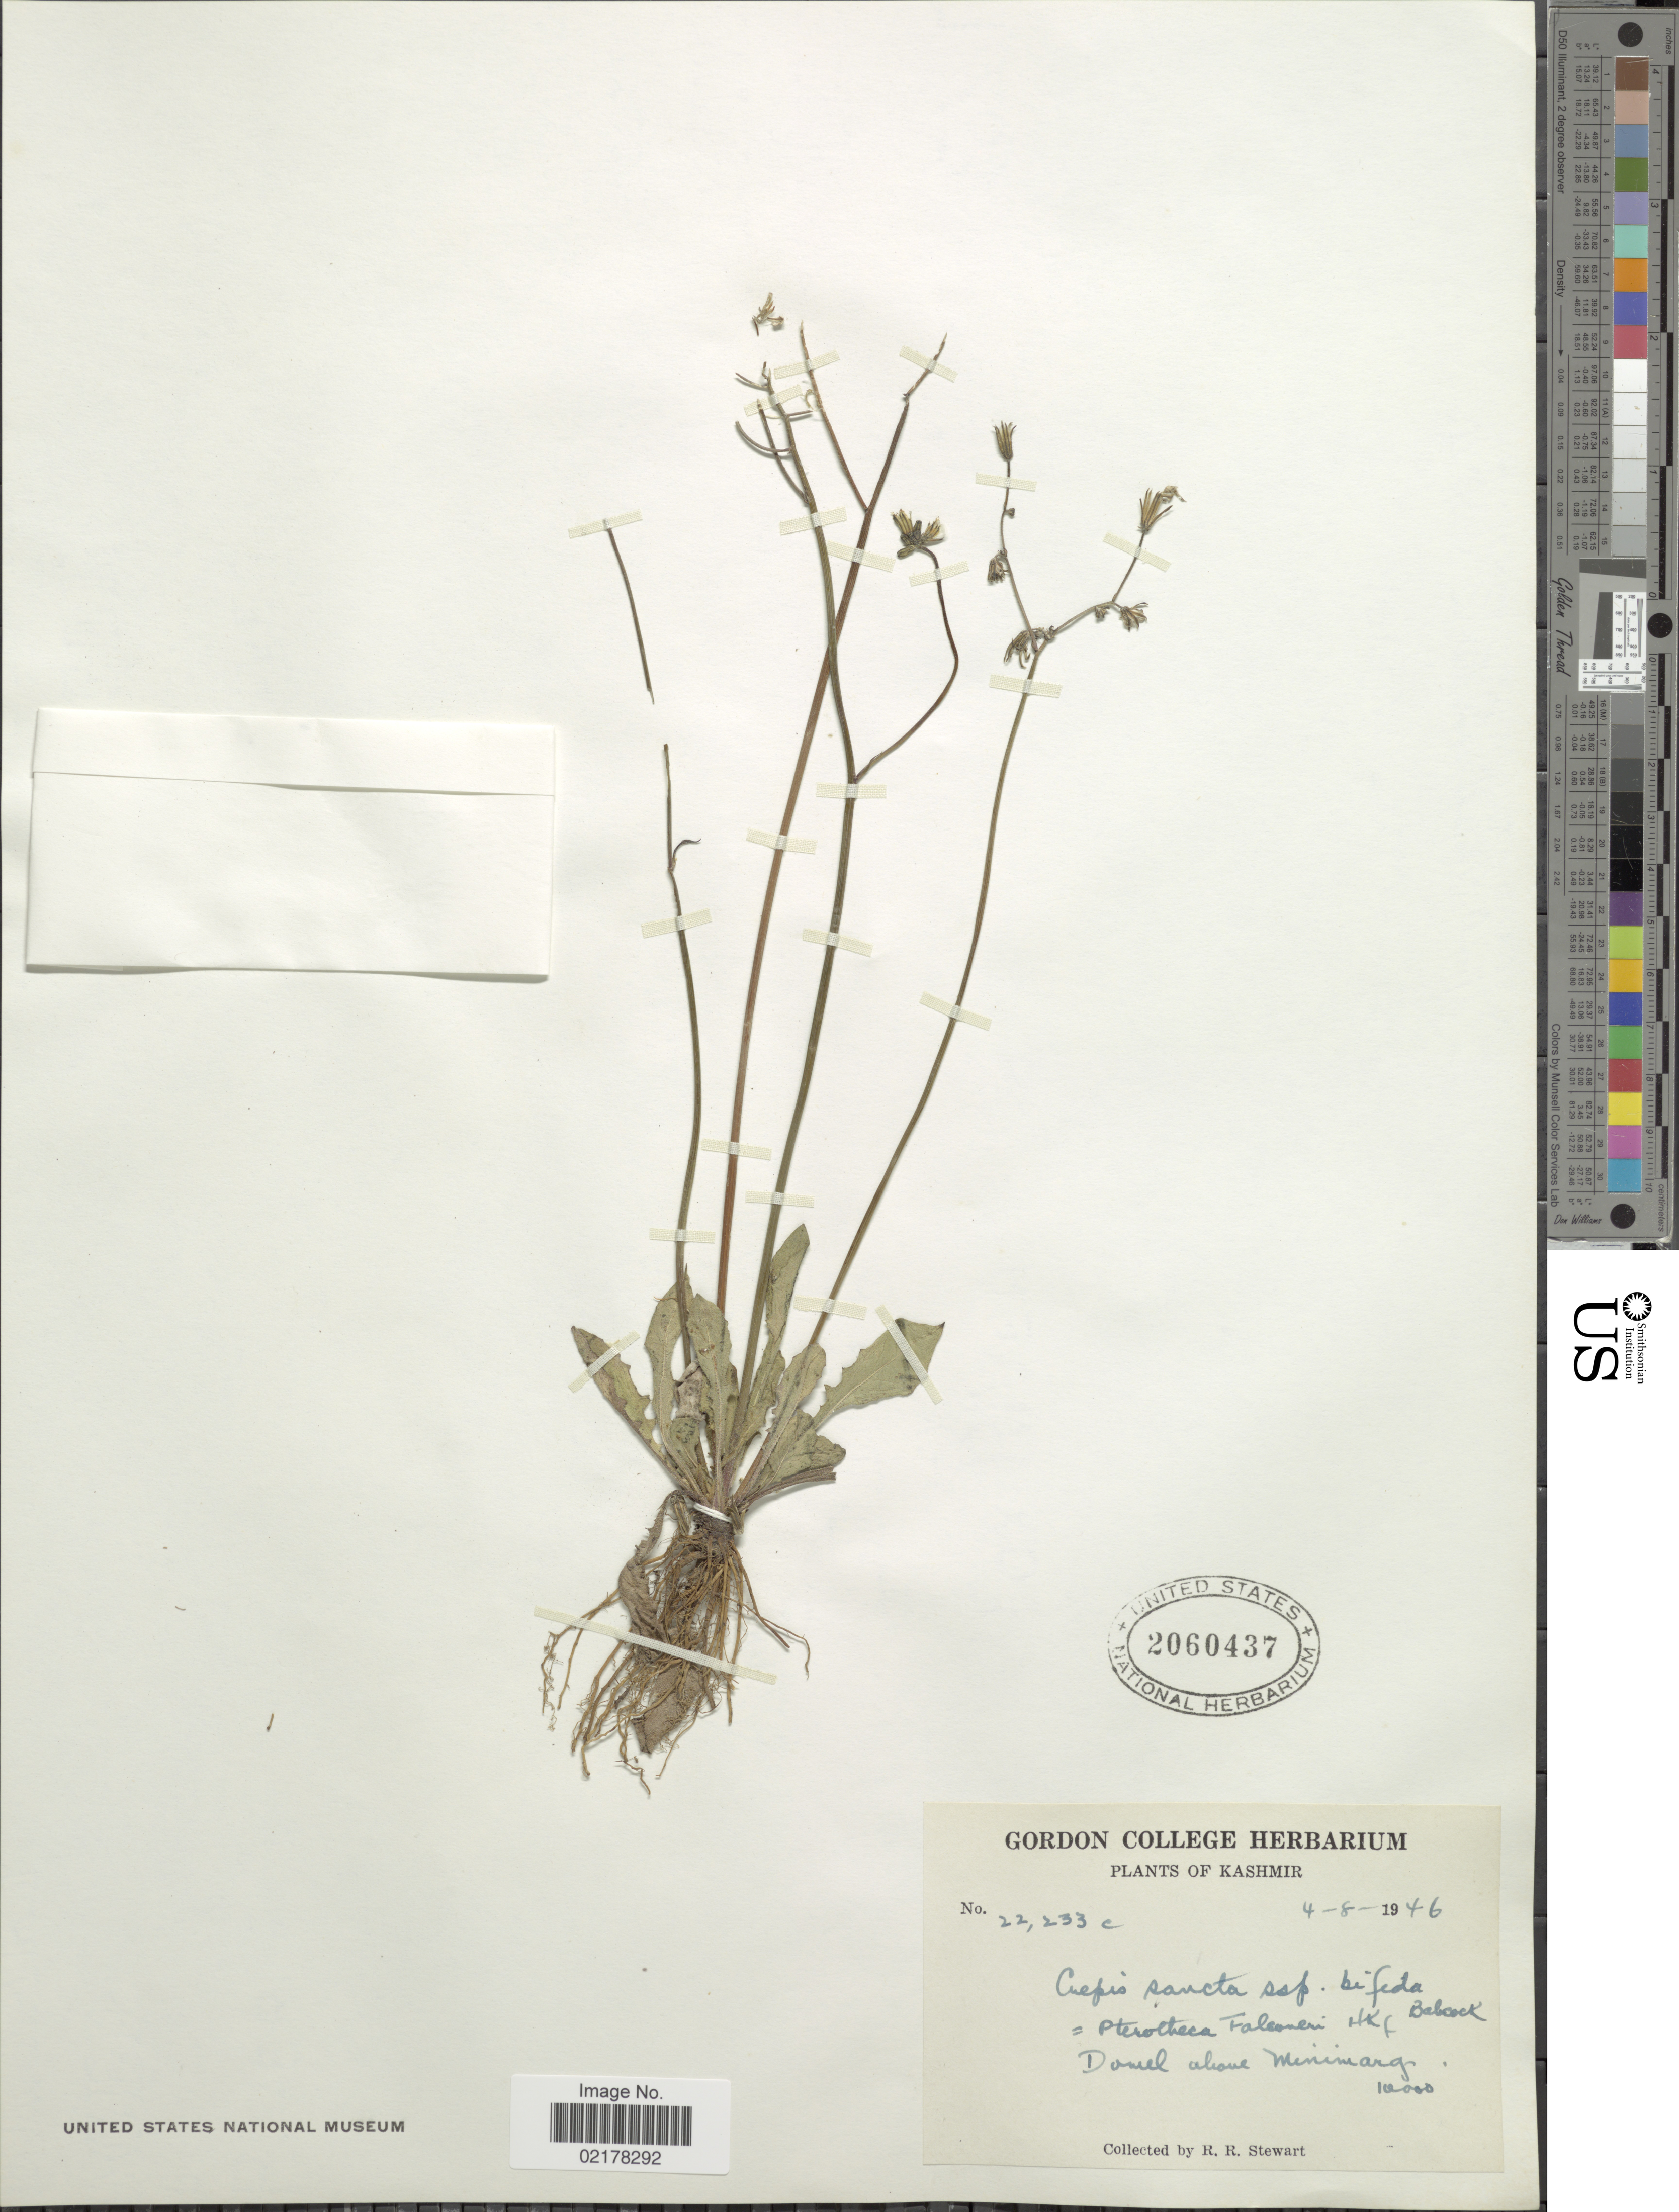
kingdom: Plantae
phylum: Tracheophyta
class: Magnoliopsida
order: Asterales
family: Asteraceae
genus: Crepis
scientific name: Crepis sancta subsp. falconeri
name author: (Hook. f.) Rech. f.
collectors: R. R. Stewart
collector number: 22233c*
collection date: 1946-08-04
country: India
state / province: Jammu and Kashmir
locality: Kashmir. Domel above Minimarg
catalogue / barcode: US 2060437